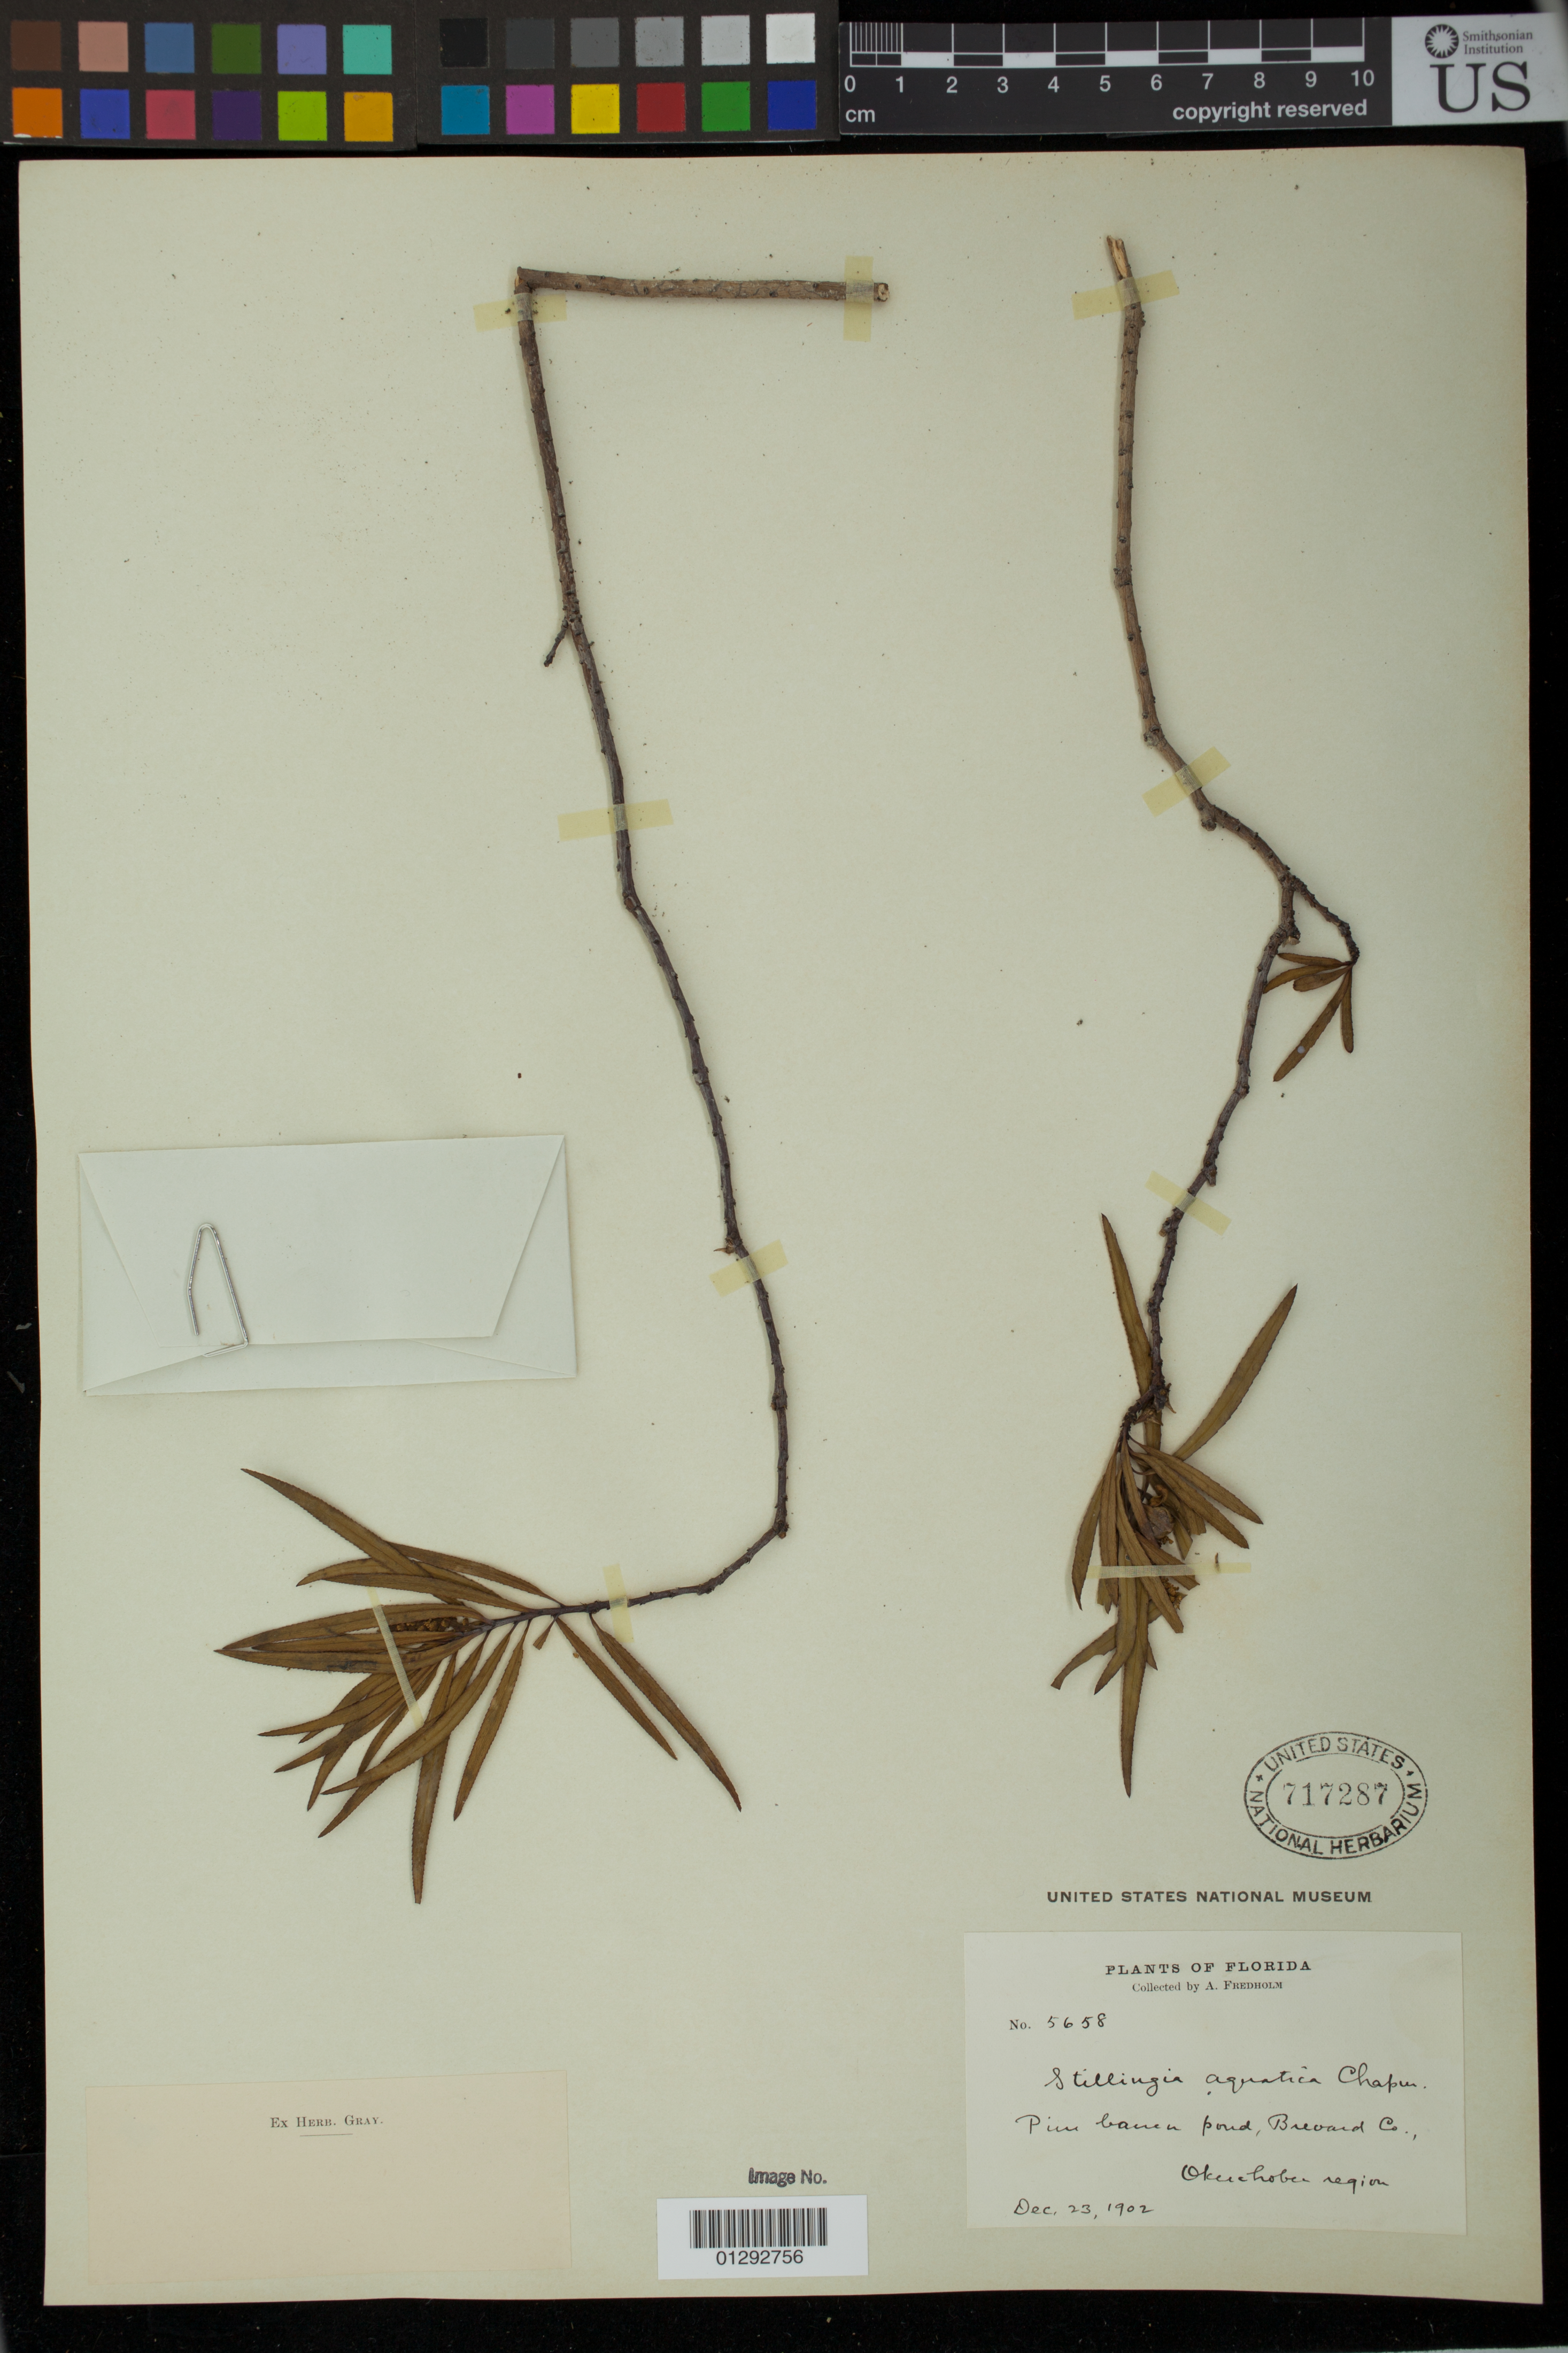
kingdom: Plantae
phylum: Tracheophyta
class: Magnoliopsida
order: Malpighiales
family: Euphorbiaceae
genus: Stillingia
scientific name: Stillingia aquatica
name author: Chapm.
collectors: A. Fredholm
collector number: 5658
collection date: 1902-12-23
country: United States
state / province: Florida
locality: Brevard County. Okeechobee region.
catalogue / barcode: US 717287